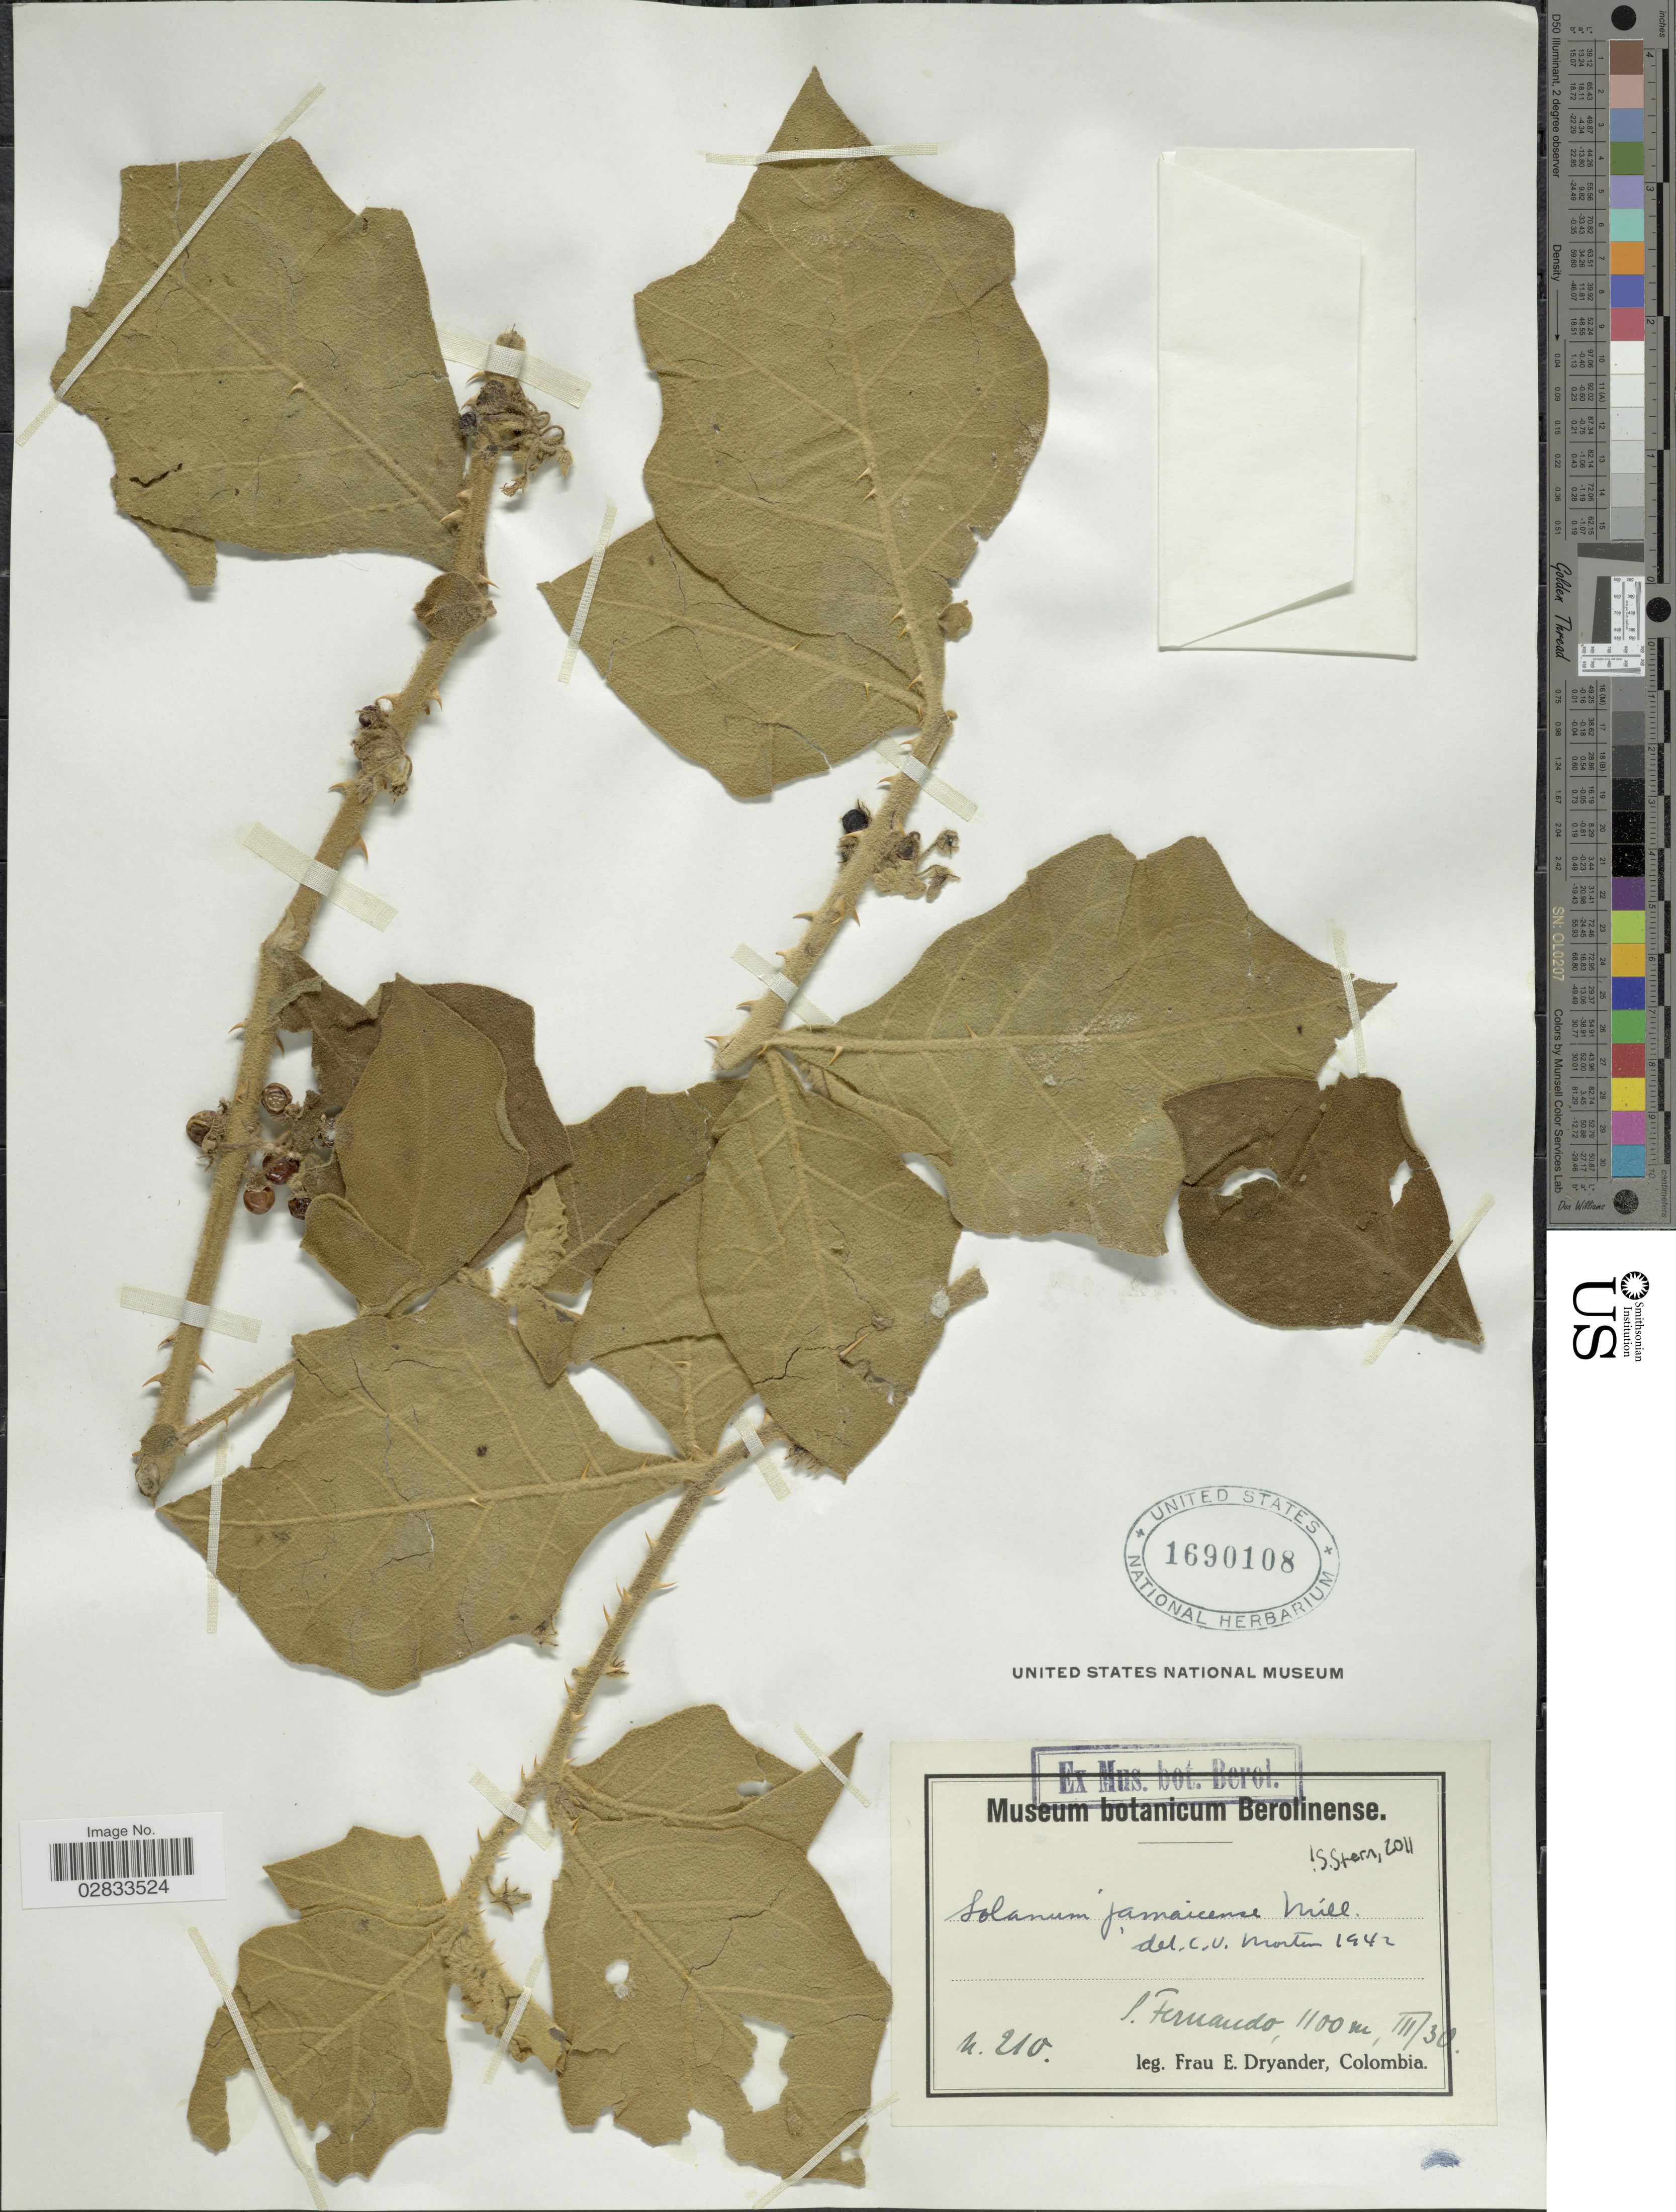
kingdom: Plantae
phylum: Tracheophyta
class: Magnoliopsida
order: Solanales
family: Solanaceae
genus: Solanum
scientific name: Solanum jamaicense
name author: Mill.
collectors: F. Dryander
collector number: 210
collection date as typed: Transcribed d/m/y: /3/30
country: Colombia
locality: S. Fernando.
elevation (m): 1100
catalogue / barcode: US 1690108